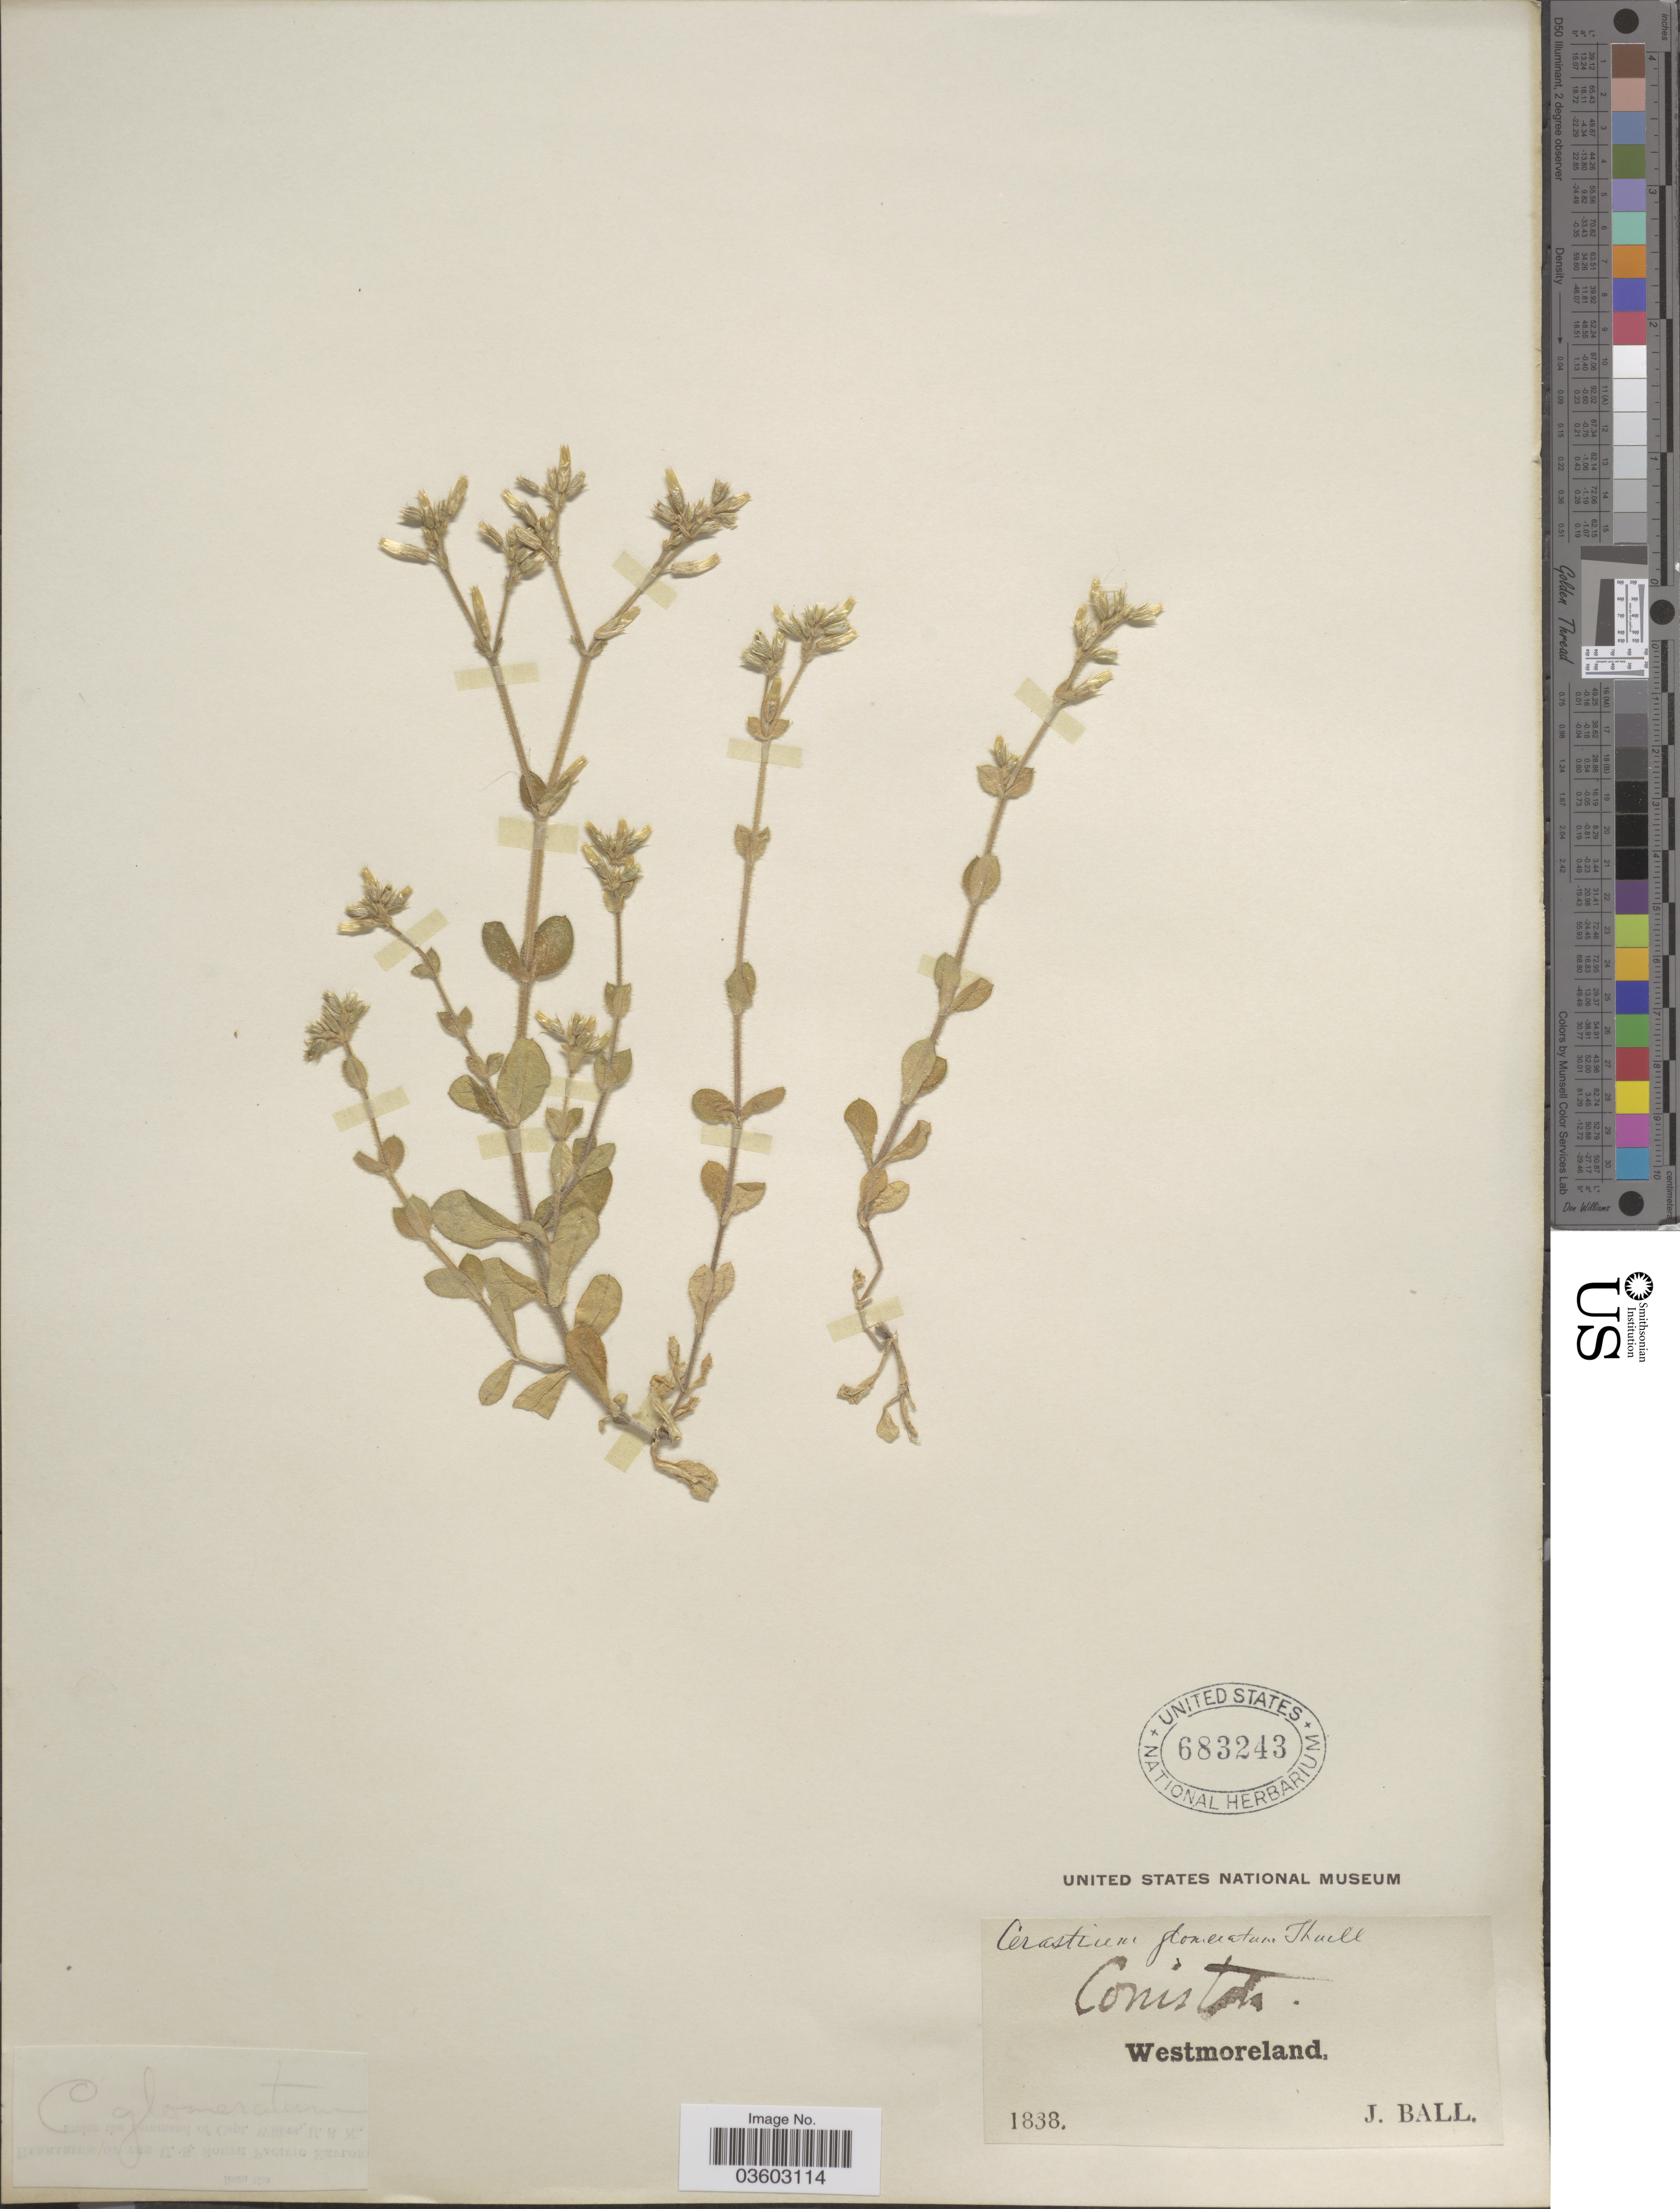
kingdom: Plantae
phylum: Tracheophyta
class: Magnoliopsida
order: Caryophyllales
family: Caryophyllaceae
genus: Cerastium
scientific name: Cerastium glomeratum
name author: Thuill.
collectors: J. Ball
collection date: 1838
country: United Kingdom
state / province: England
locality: Coniston.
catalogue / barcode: US 683243